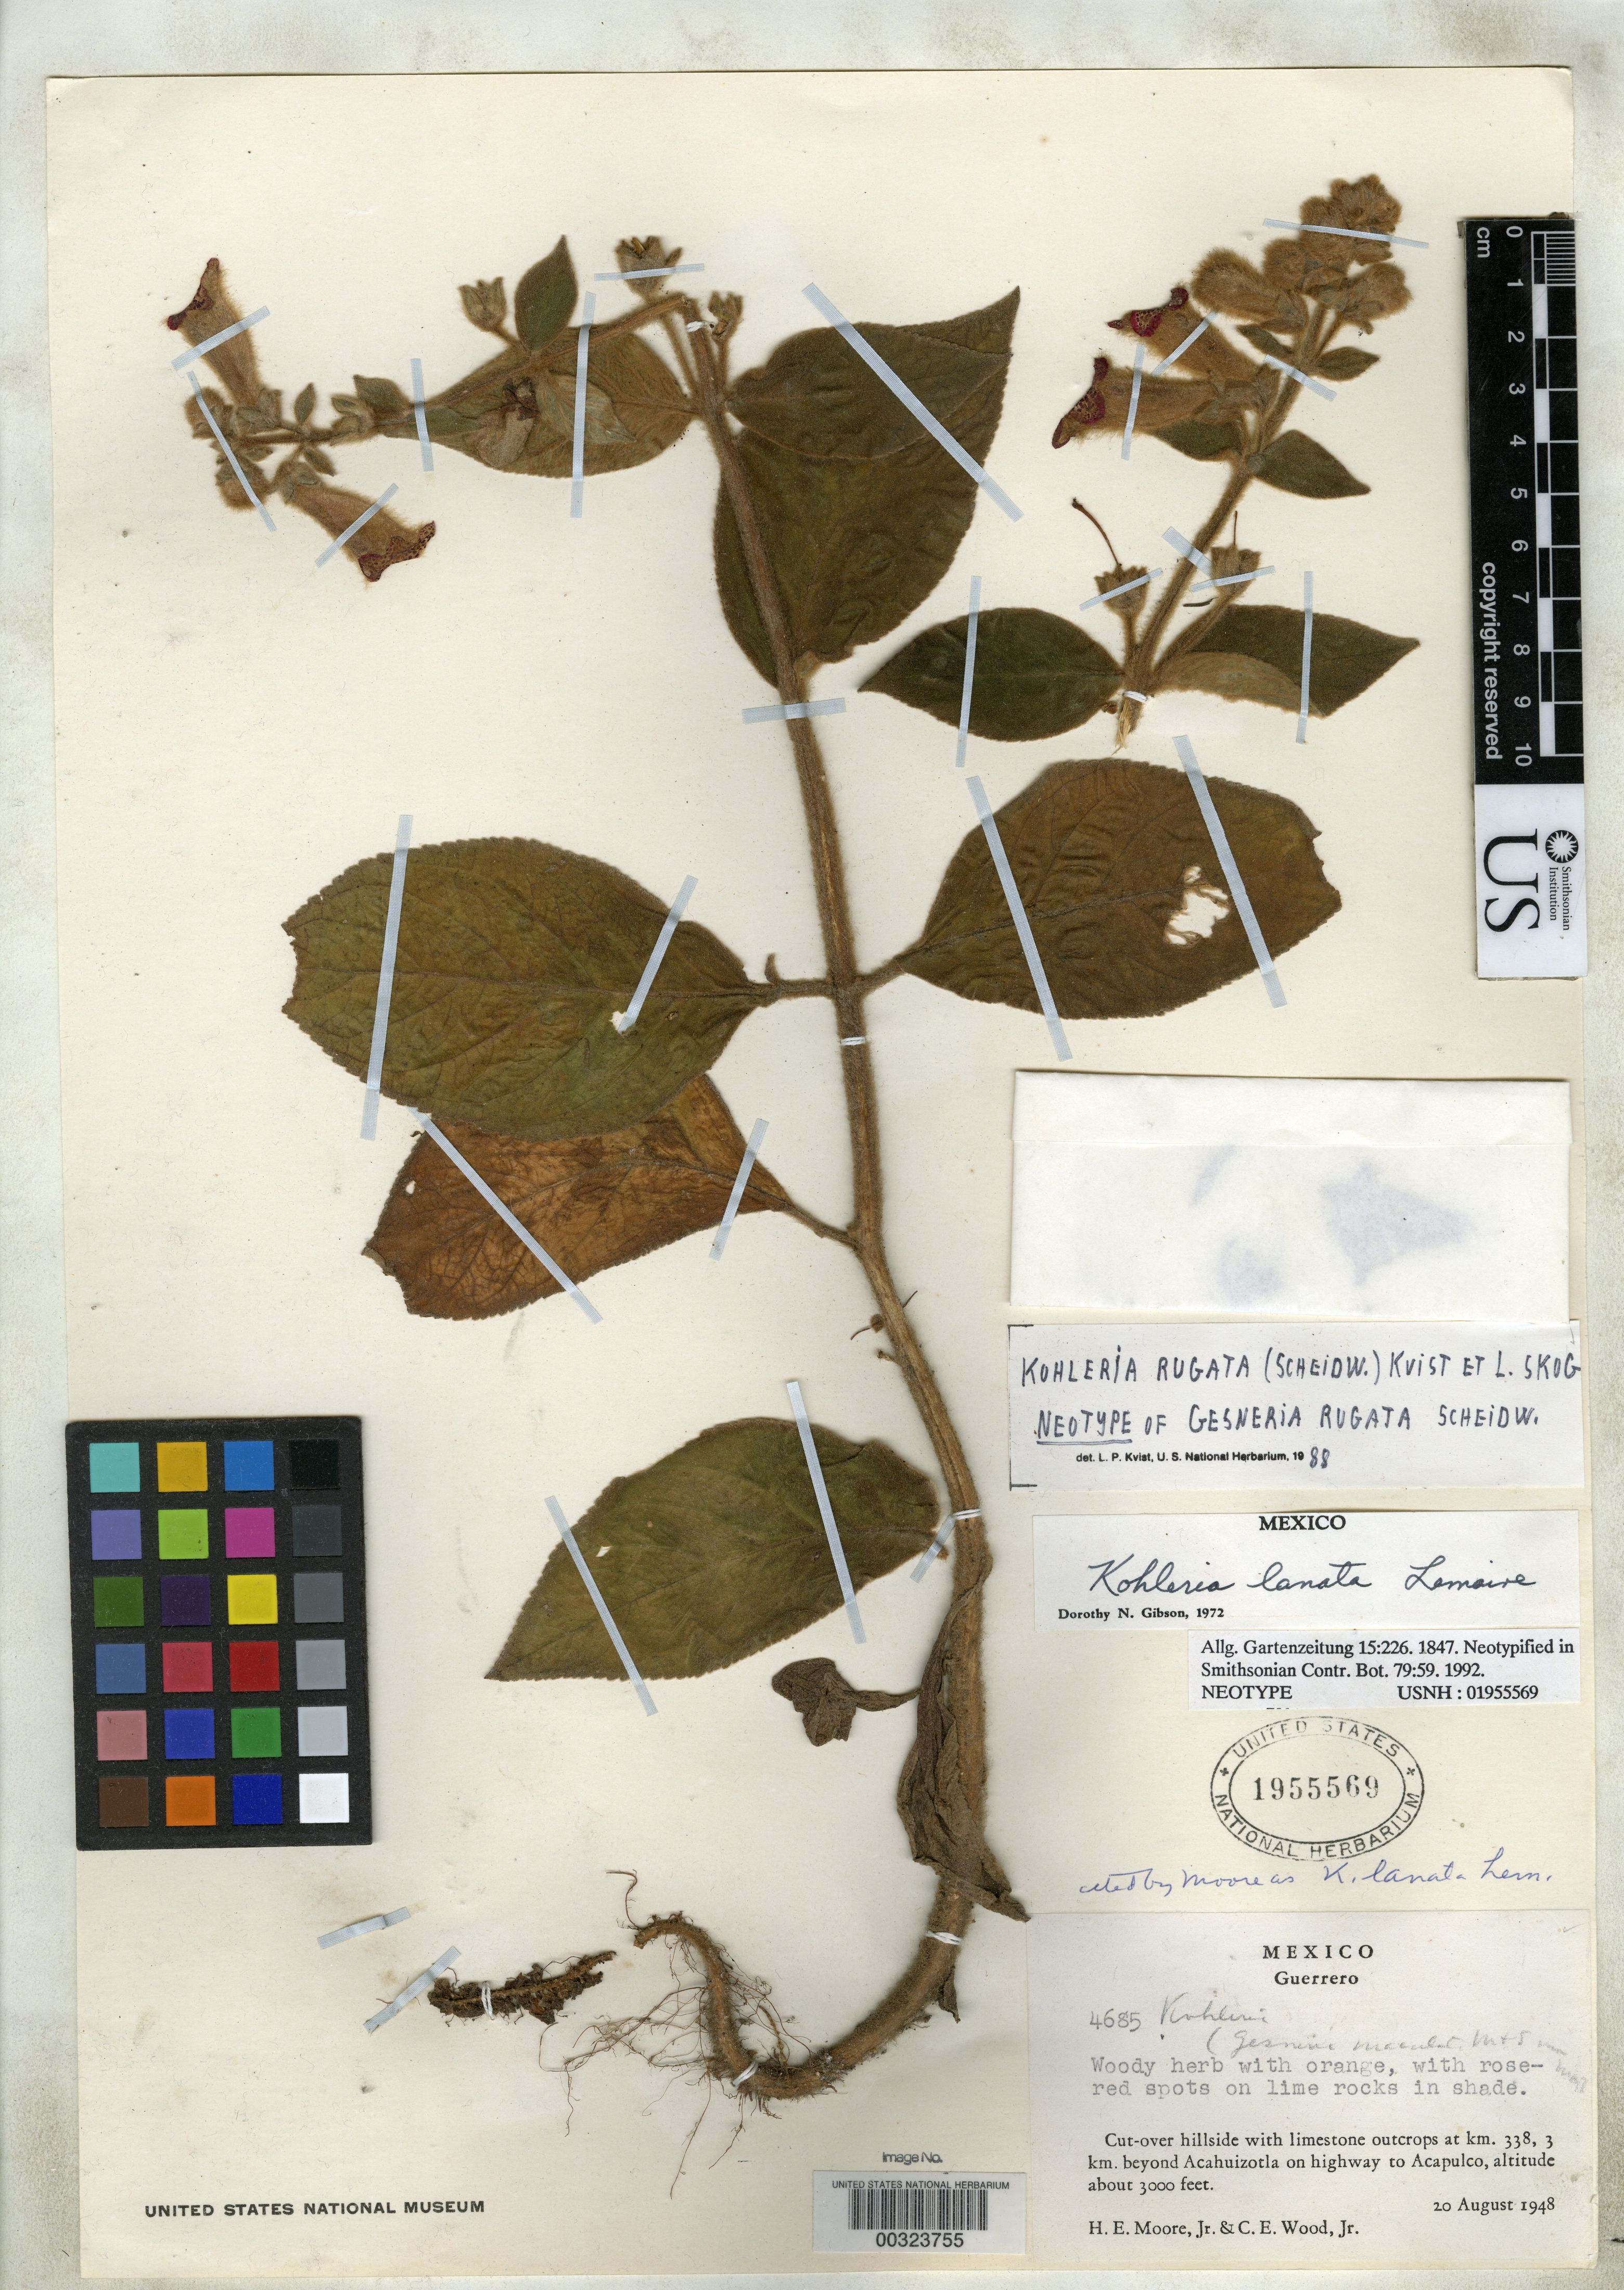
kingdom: Plantae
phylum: Tracheophyta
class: Magnoliopsida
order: Lamiales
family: Gesneriaceae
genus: Gesneria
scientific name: Gesneria rugata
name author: Scheidw.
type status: Neotype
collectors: H. E. Moore & C. E. Wood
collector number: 4685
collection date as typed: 20 Aug 1948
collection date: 1948-08-20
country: Mexico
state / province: Guerrero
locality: Cut-over hillside with limestone outcrops at km 338, 3 km beyond Acahuizotla on highway to Acapulco.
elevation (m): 914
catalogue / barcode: US 1955569